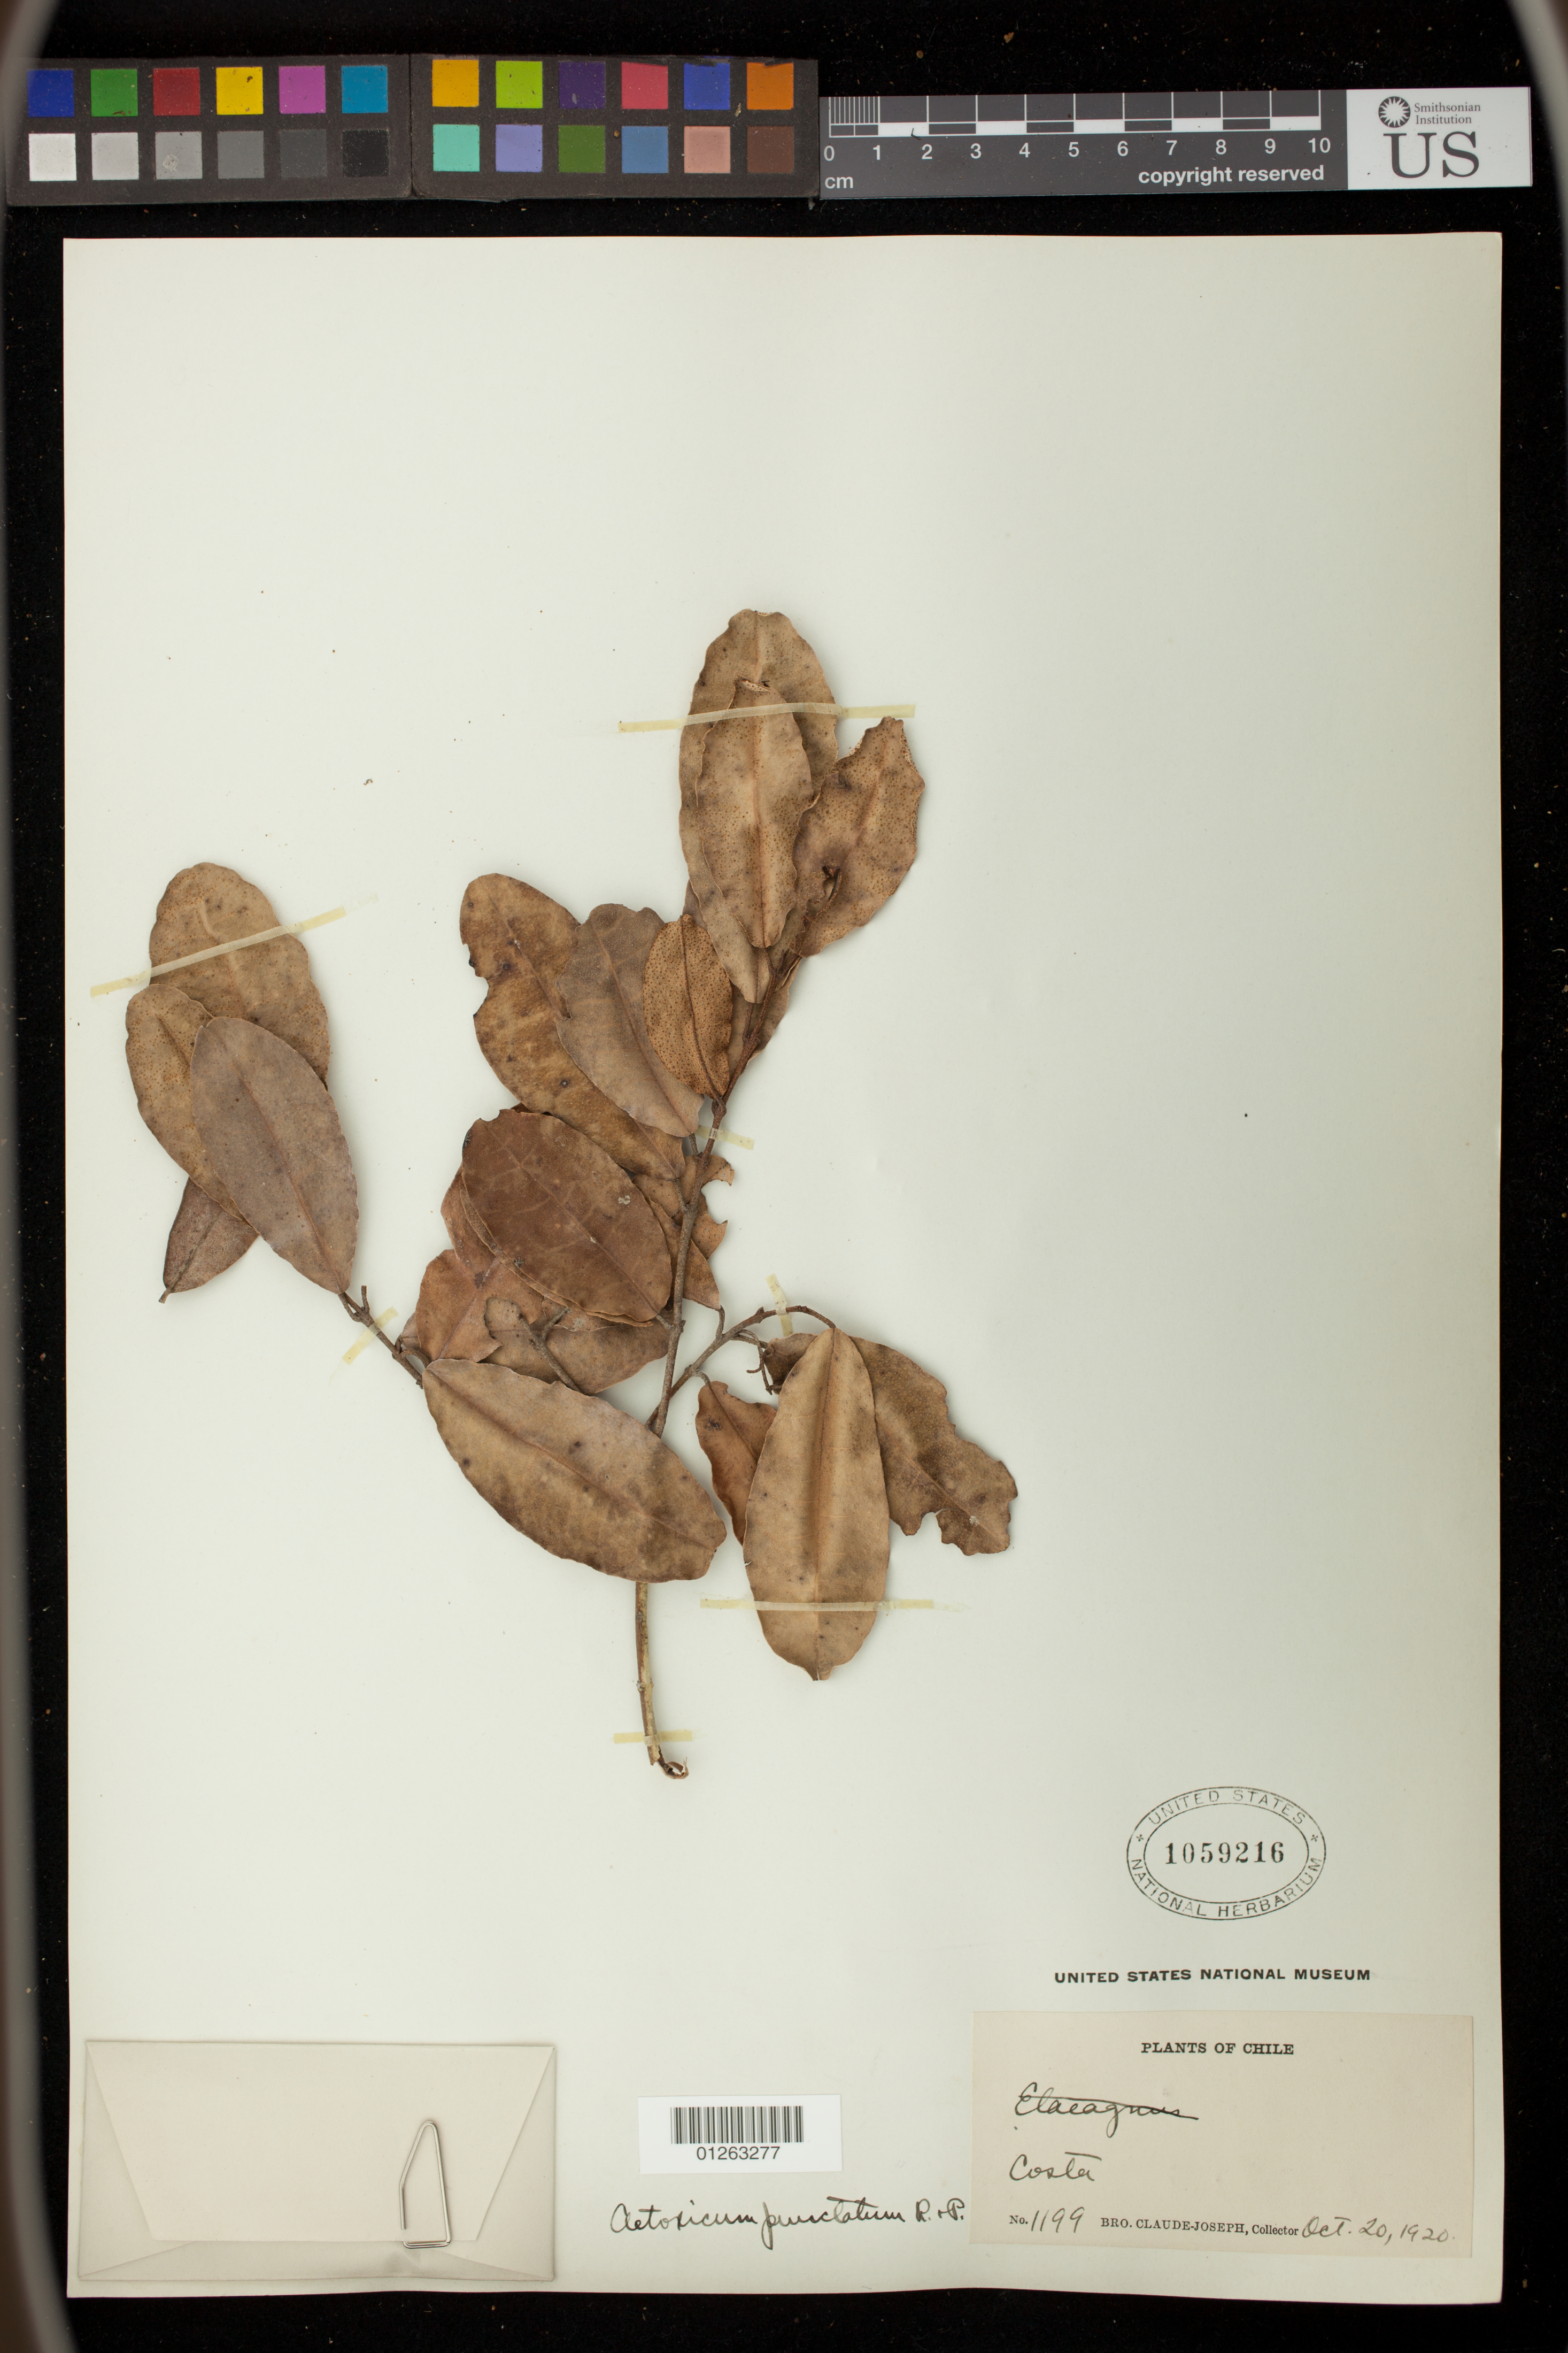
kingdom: Plantae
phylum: Tracheophyta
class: Magnoliopsida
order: Berberidopsidales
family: Aextoxicaceae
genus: Aextoxicon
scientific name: Aextoxicon punctatum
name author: Ruiz & Pav.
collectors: Bro. Claude-Joseph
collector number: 1199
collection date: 1920-10-20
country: Chile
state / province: Tarapacá (I)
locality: Costa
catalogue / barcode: US 1059216